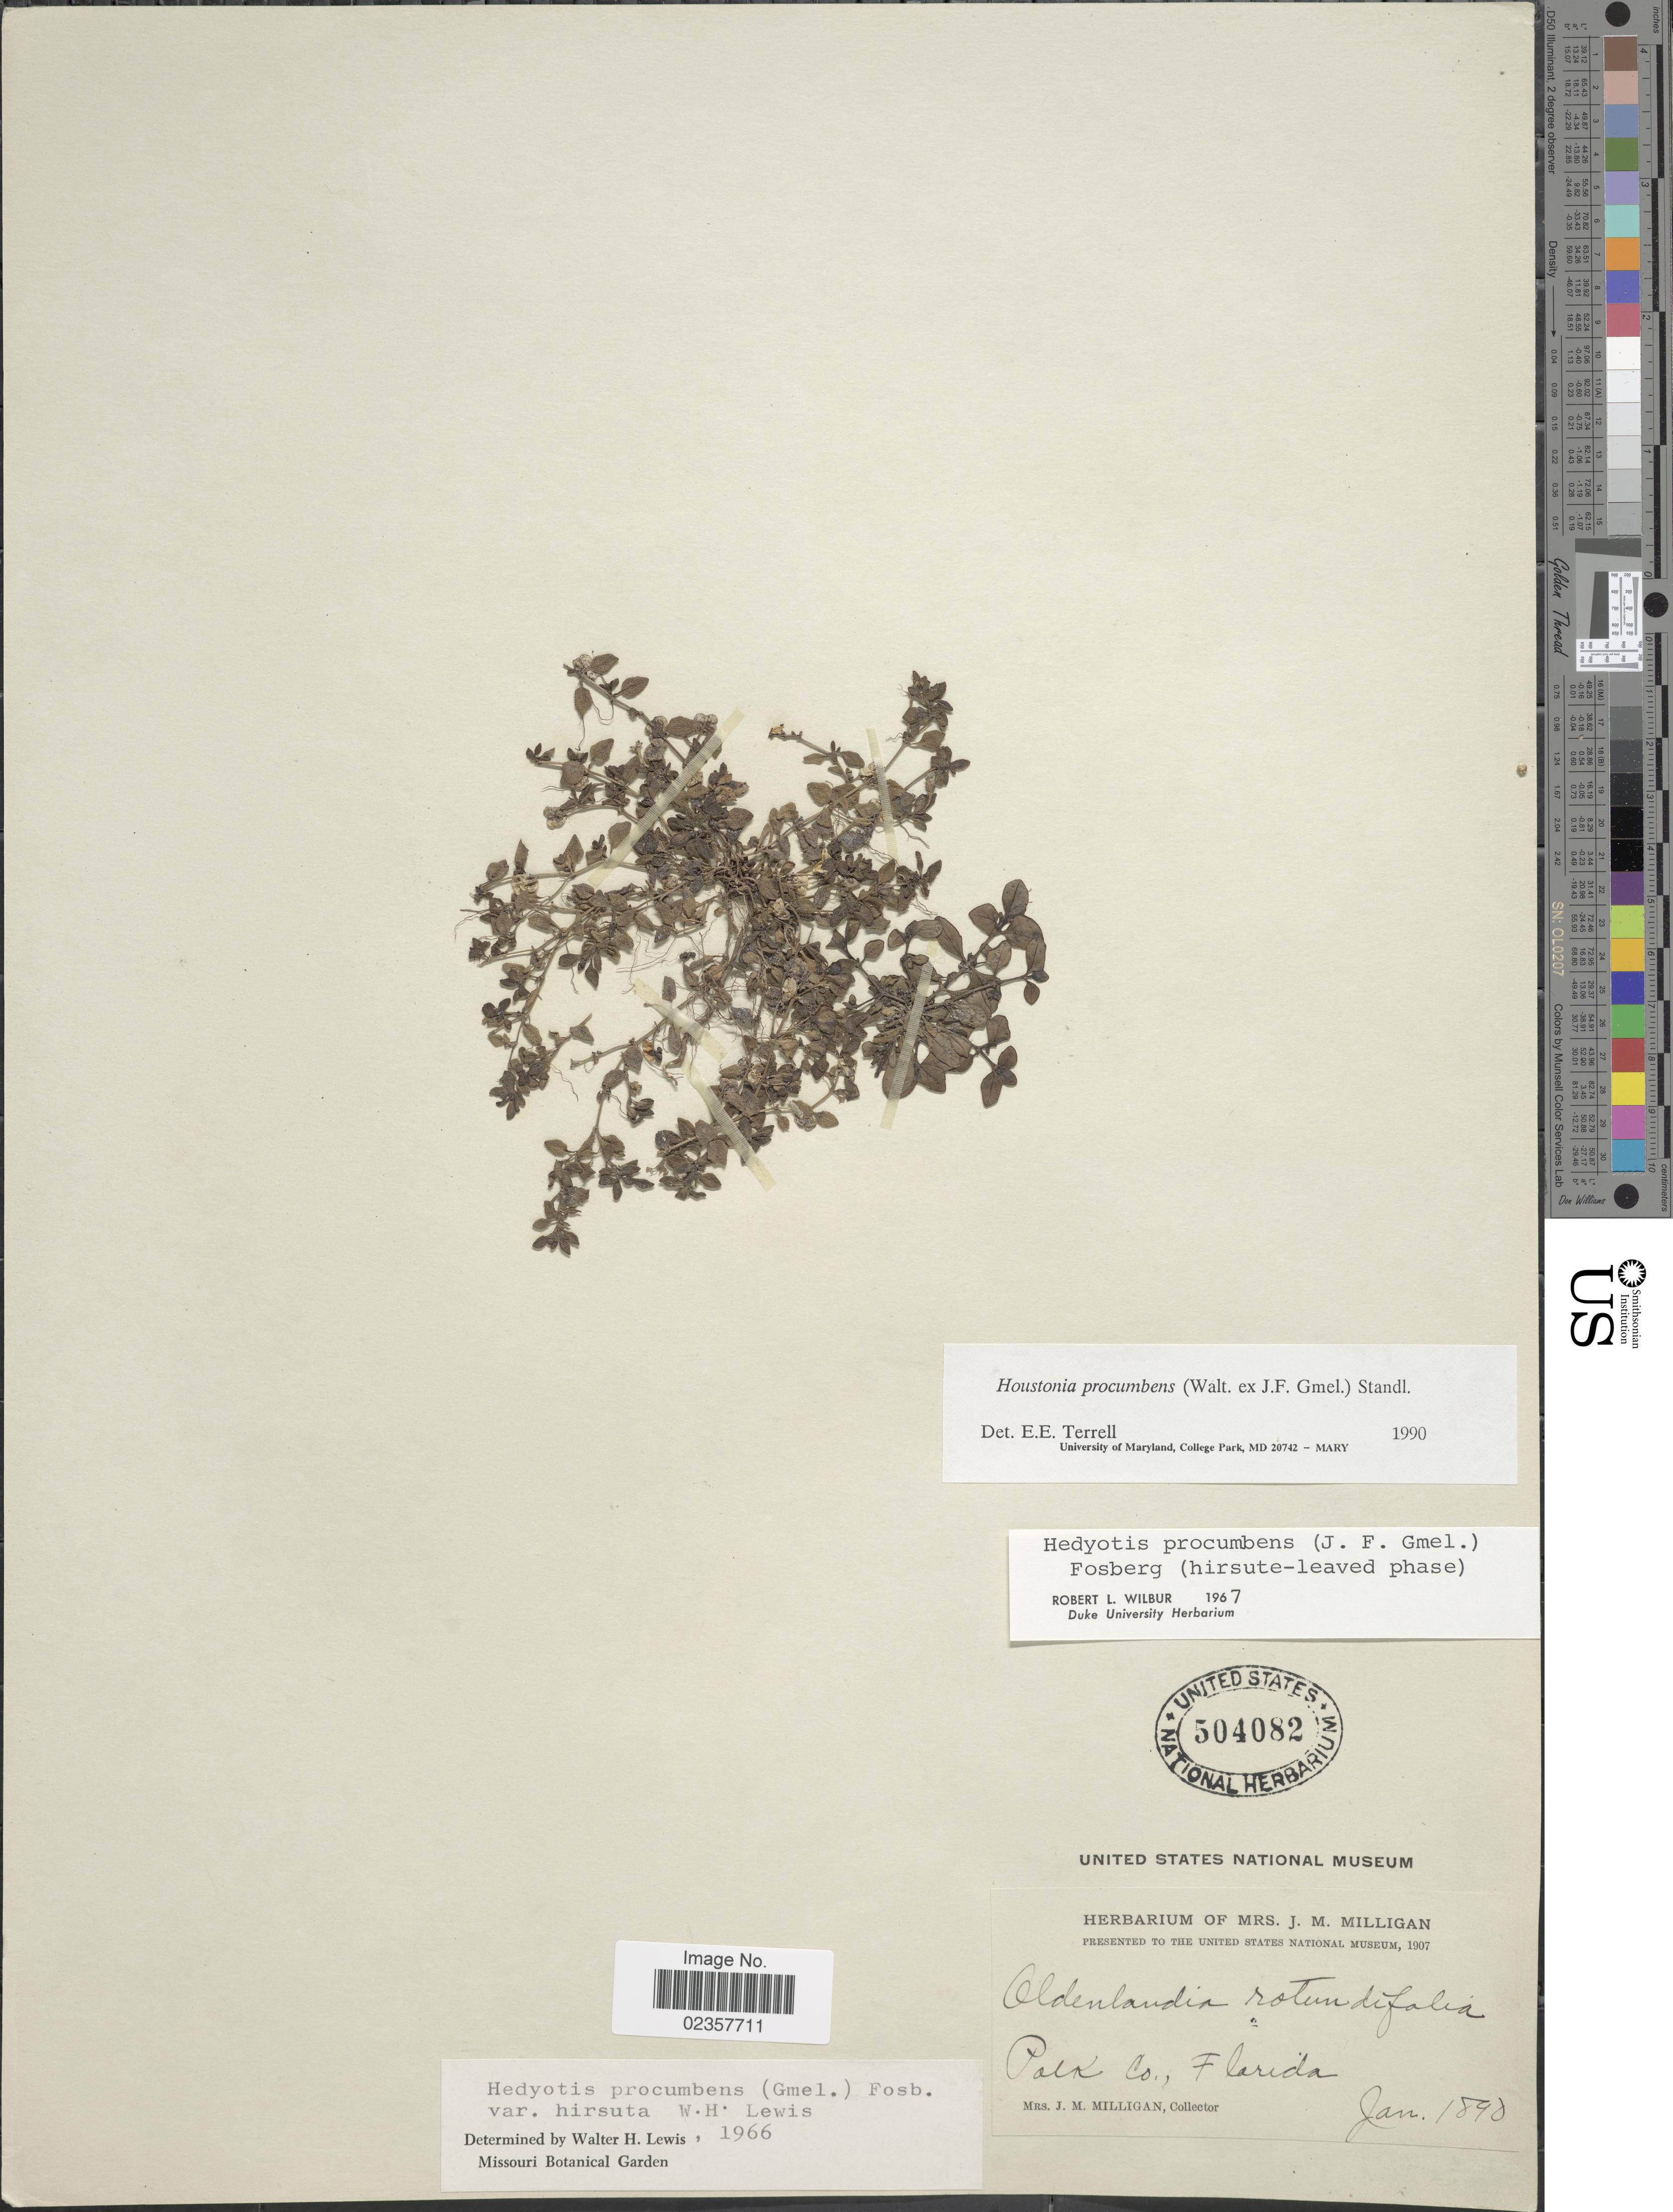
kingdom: Plantae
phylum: Tracheophyta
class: Magnoliopsida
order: Gentianales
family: Rubiaceae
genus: Houstonia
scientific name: Houstonia procumbens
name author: (Walter ex J.F. Gmel.) Standl.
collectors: J. M. Milligan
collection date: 1890-01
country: United States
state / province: Florida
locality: Polk Co.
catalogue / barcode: US 504082